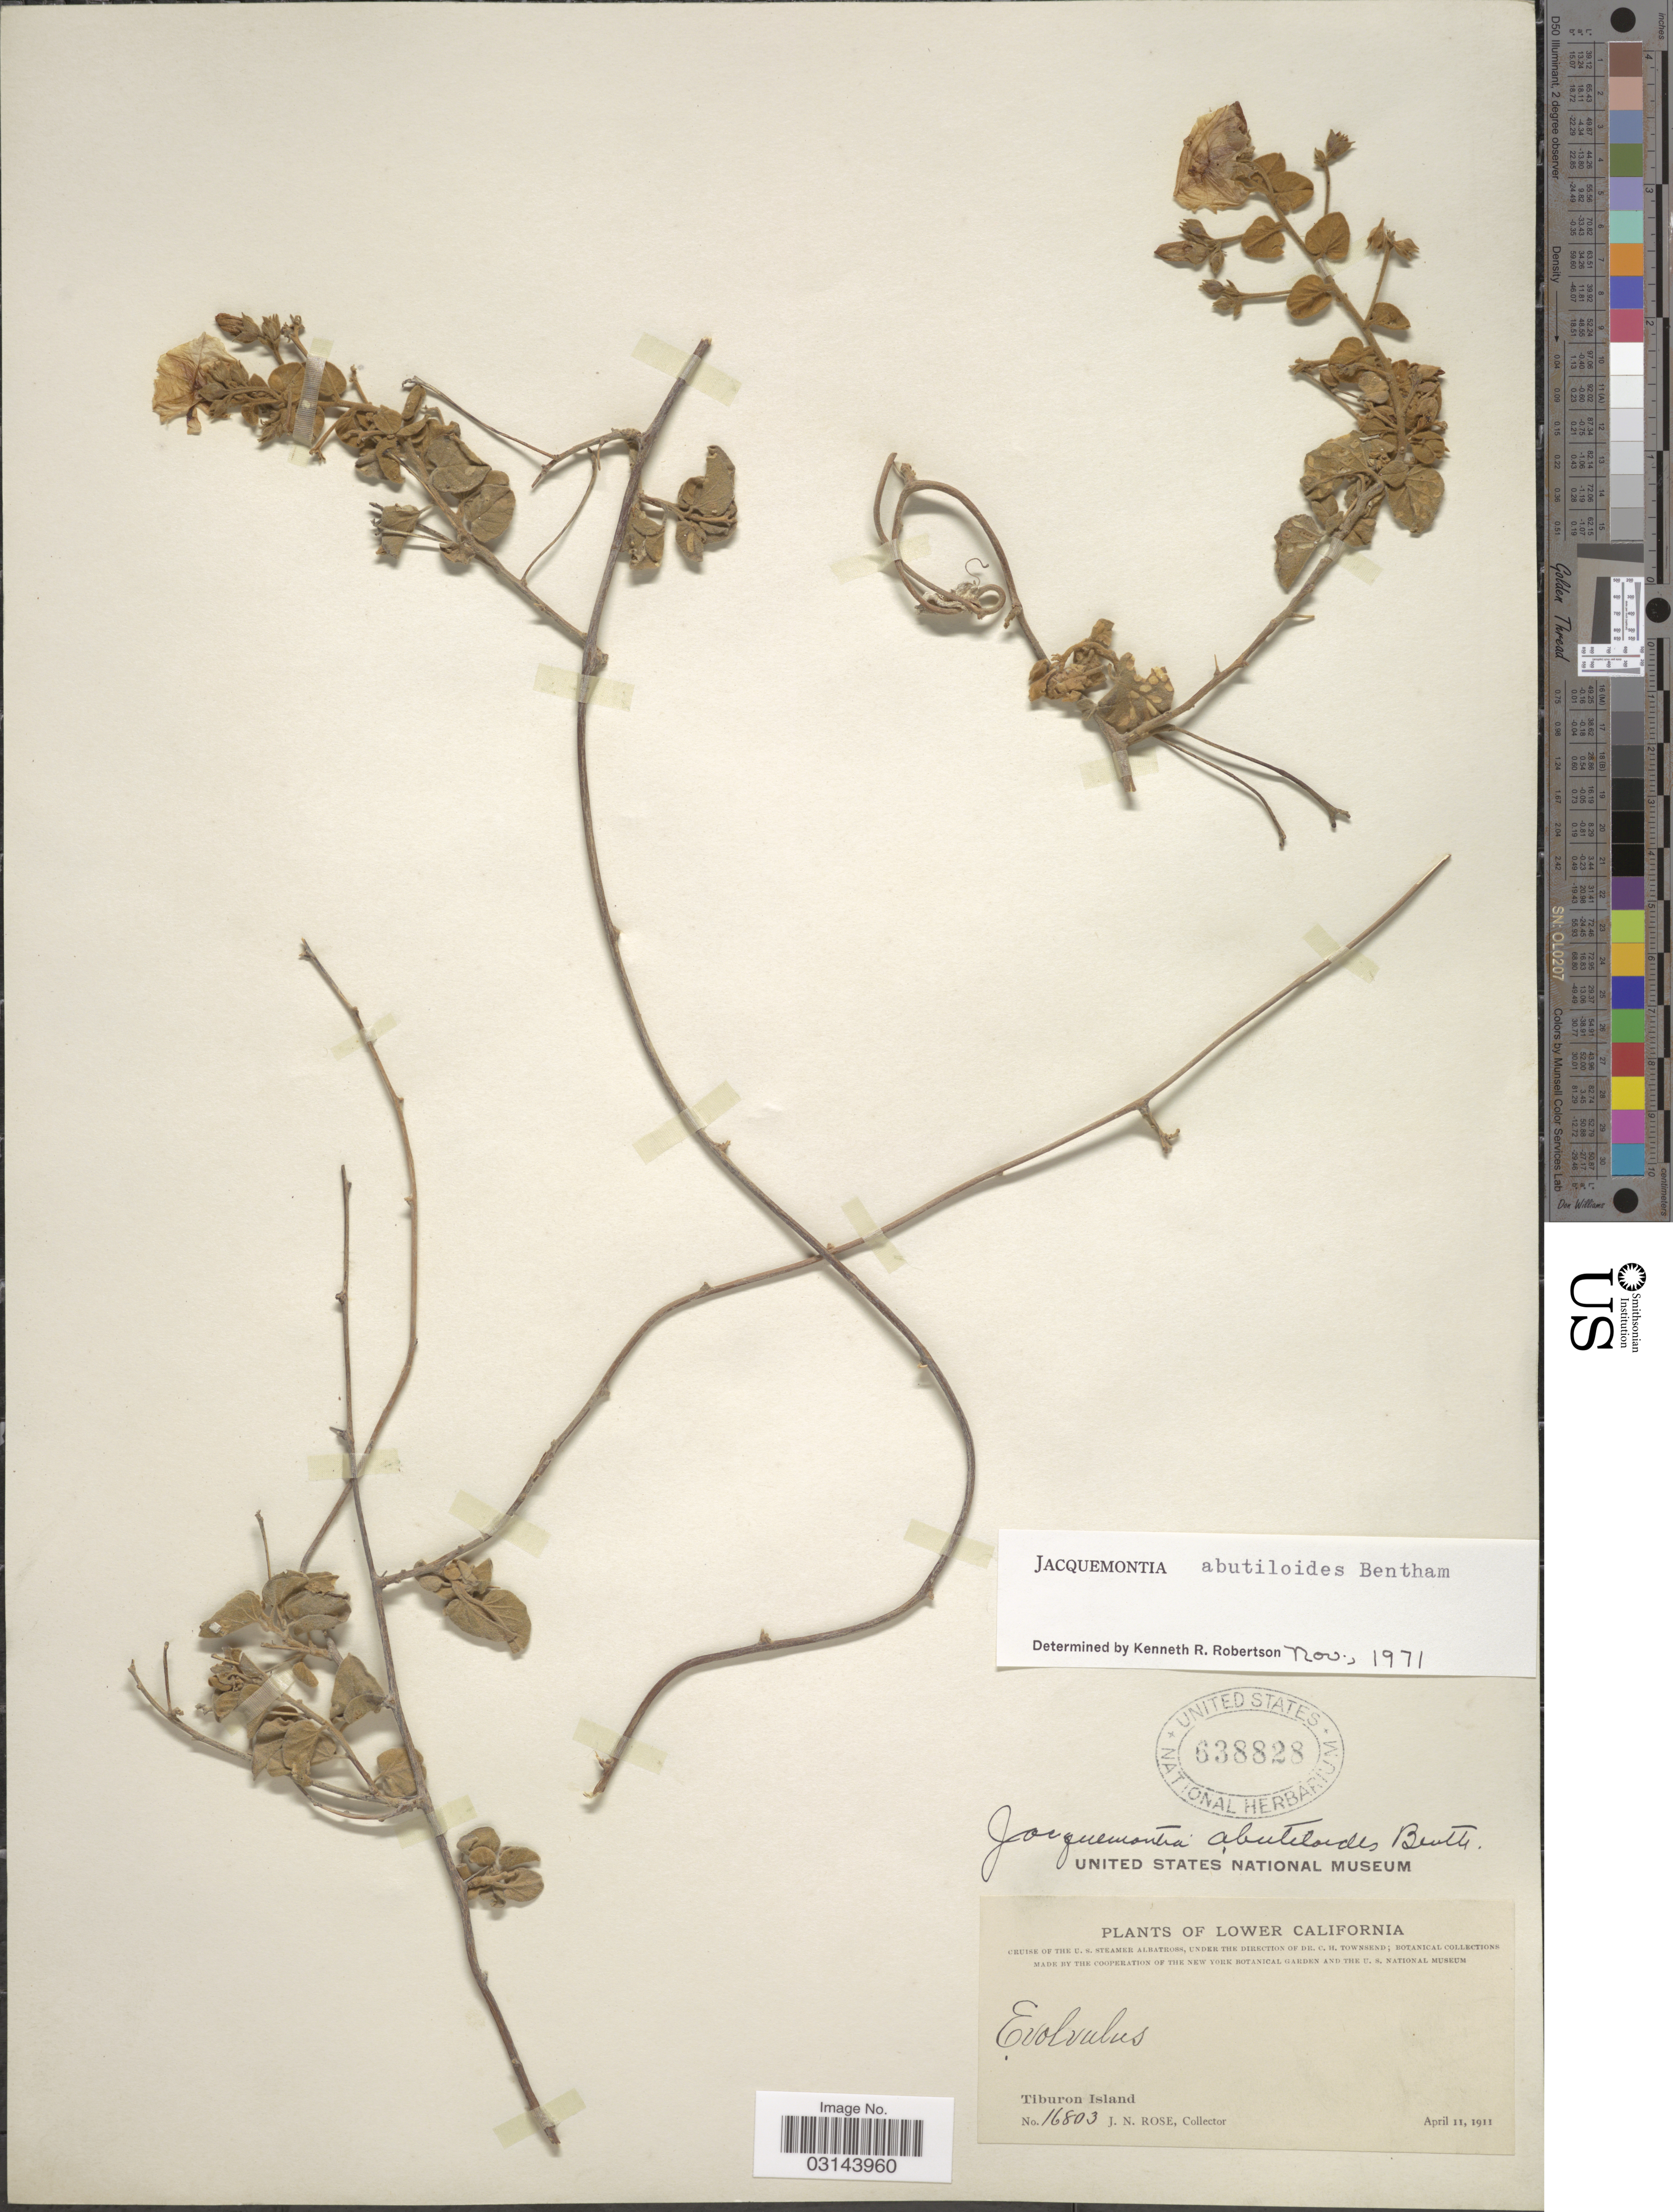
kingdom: Plantae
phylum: Tracheophyta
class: Magnoliopsida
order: Solanales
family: Convolvulaceae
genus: Jacquemontia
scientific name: Jacquemontia abutiloides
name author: Benth.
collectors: J. N. Rose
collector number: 16803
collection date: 1911-04-11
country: Mexico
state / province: Sonora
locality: Lower California, Tiburon Island.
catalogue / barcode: US 638828